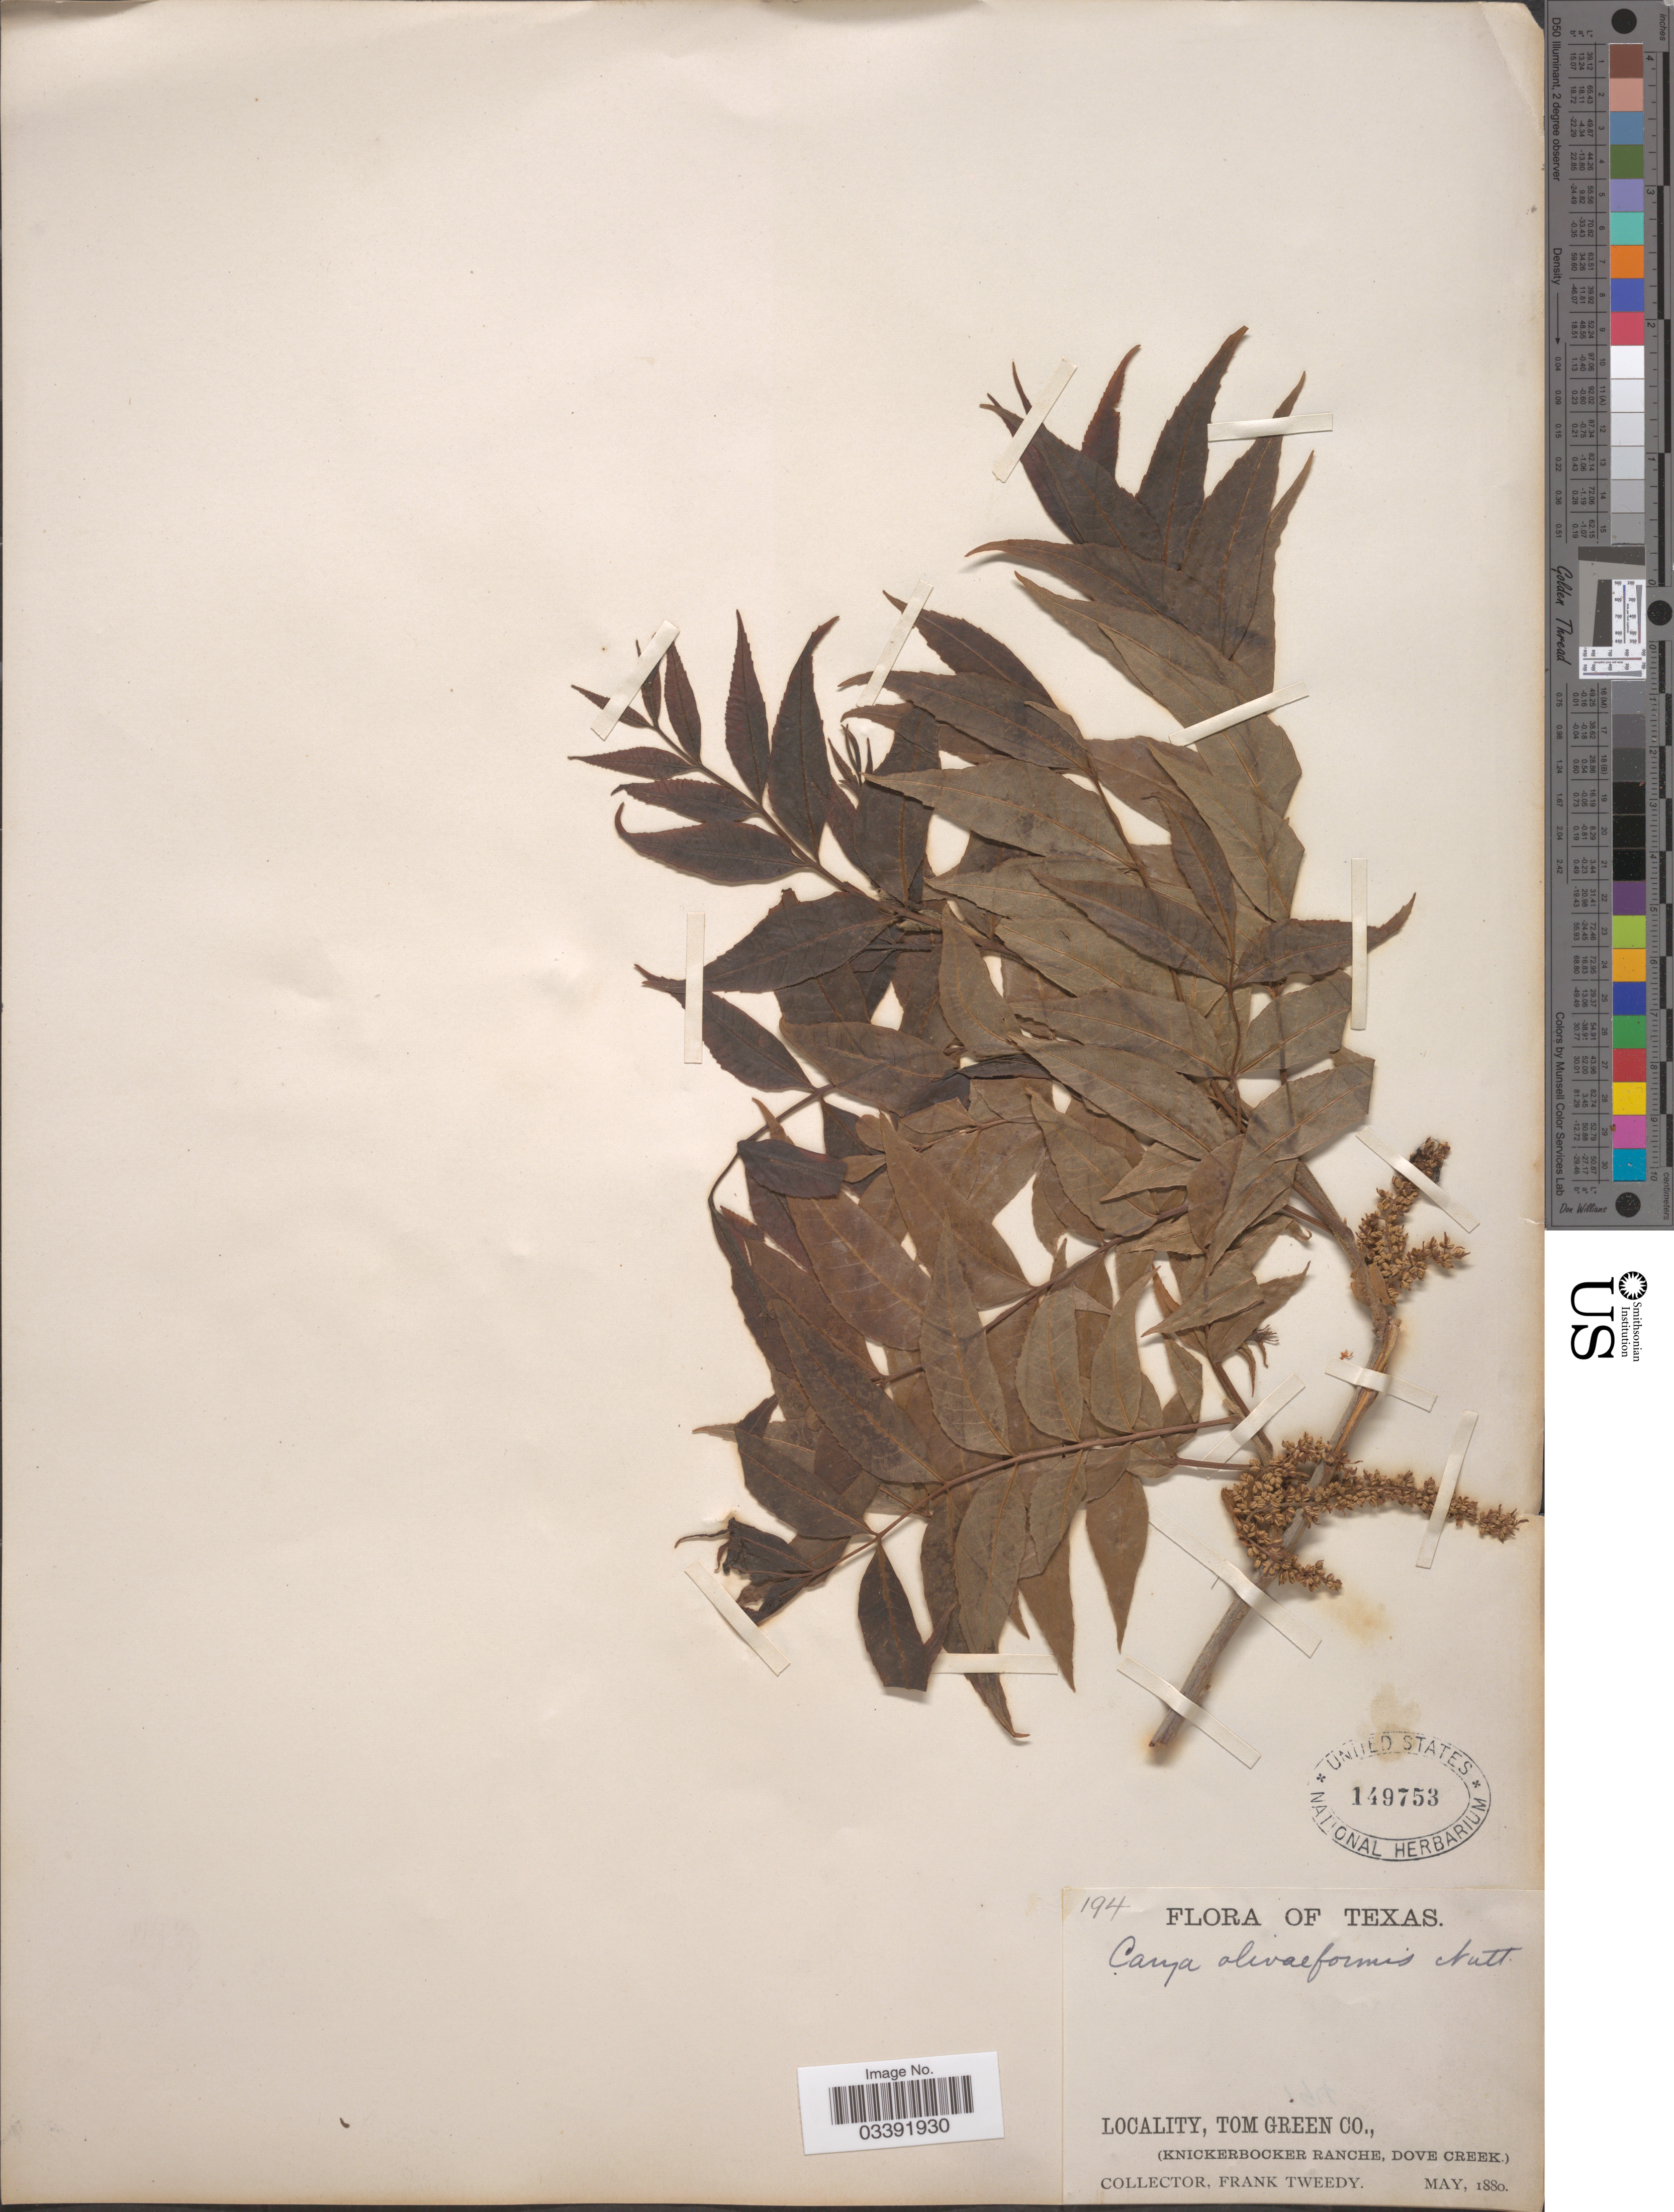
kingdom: Plantae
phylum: Tracheophyta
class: Magnoliopsida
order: Fagales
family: Juglandaceae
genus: Carya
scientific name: Carya illinoinensis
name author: (Wangenh.) K. Koch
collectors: F. Tweedy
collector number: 194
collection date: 1880-05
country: United States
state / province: Texas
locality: Tom Green Co., (Knickerbocker Ranche, Dove Creek).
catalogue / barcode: US 149753